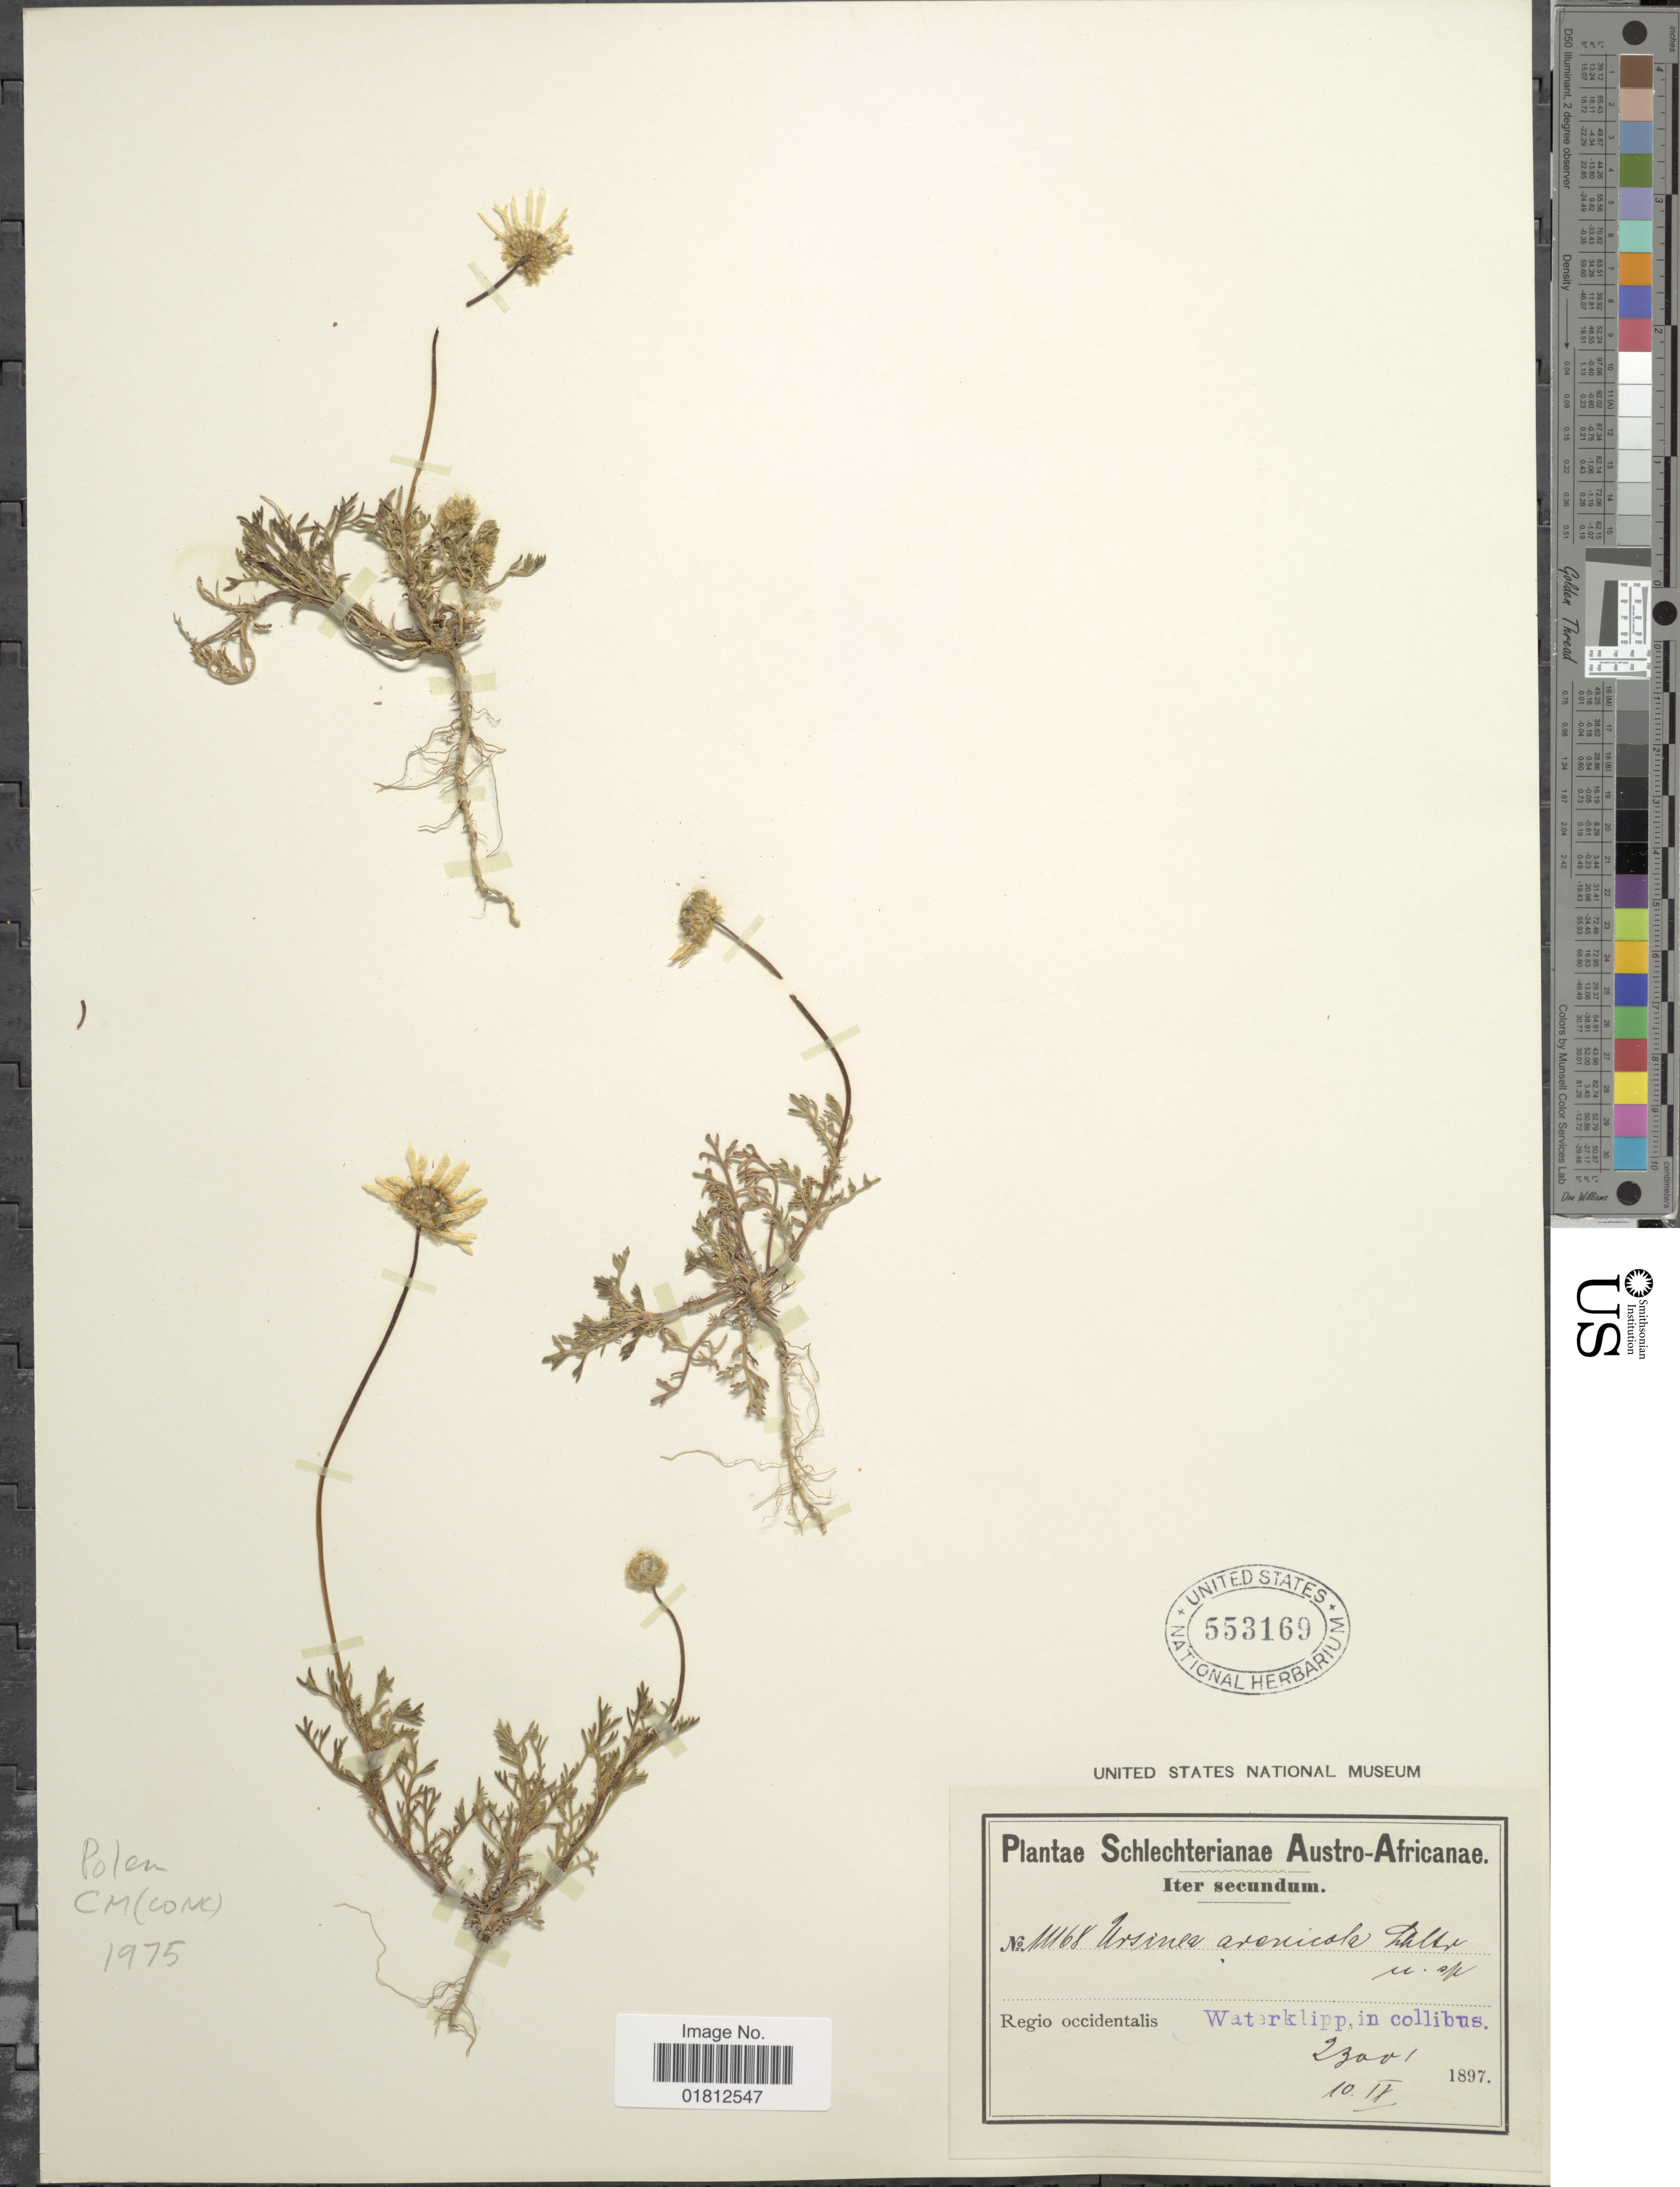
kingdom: Plantae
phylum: Tracheophyta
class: Magnoliopsida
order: Asterales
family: Asteraceae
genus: Ursinia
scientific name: Ursinia speciosa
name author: DC.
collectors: Schlechter, --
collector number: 11168*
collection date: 1897-09-10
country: South Africa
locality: Austro-Africanae, regio occidentalis Waterklipp, in collibus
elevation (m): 701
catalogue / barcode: US 553169